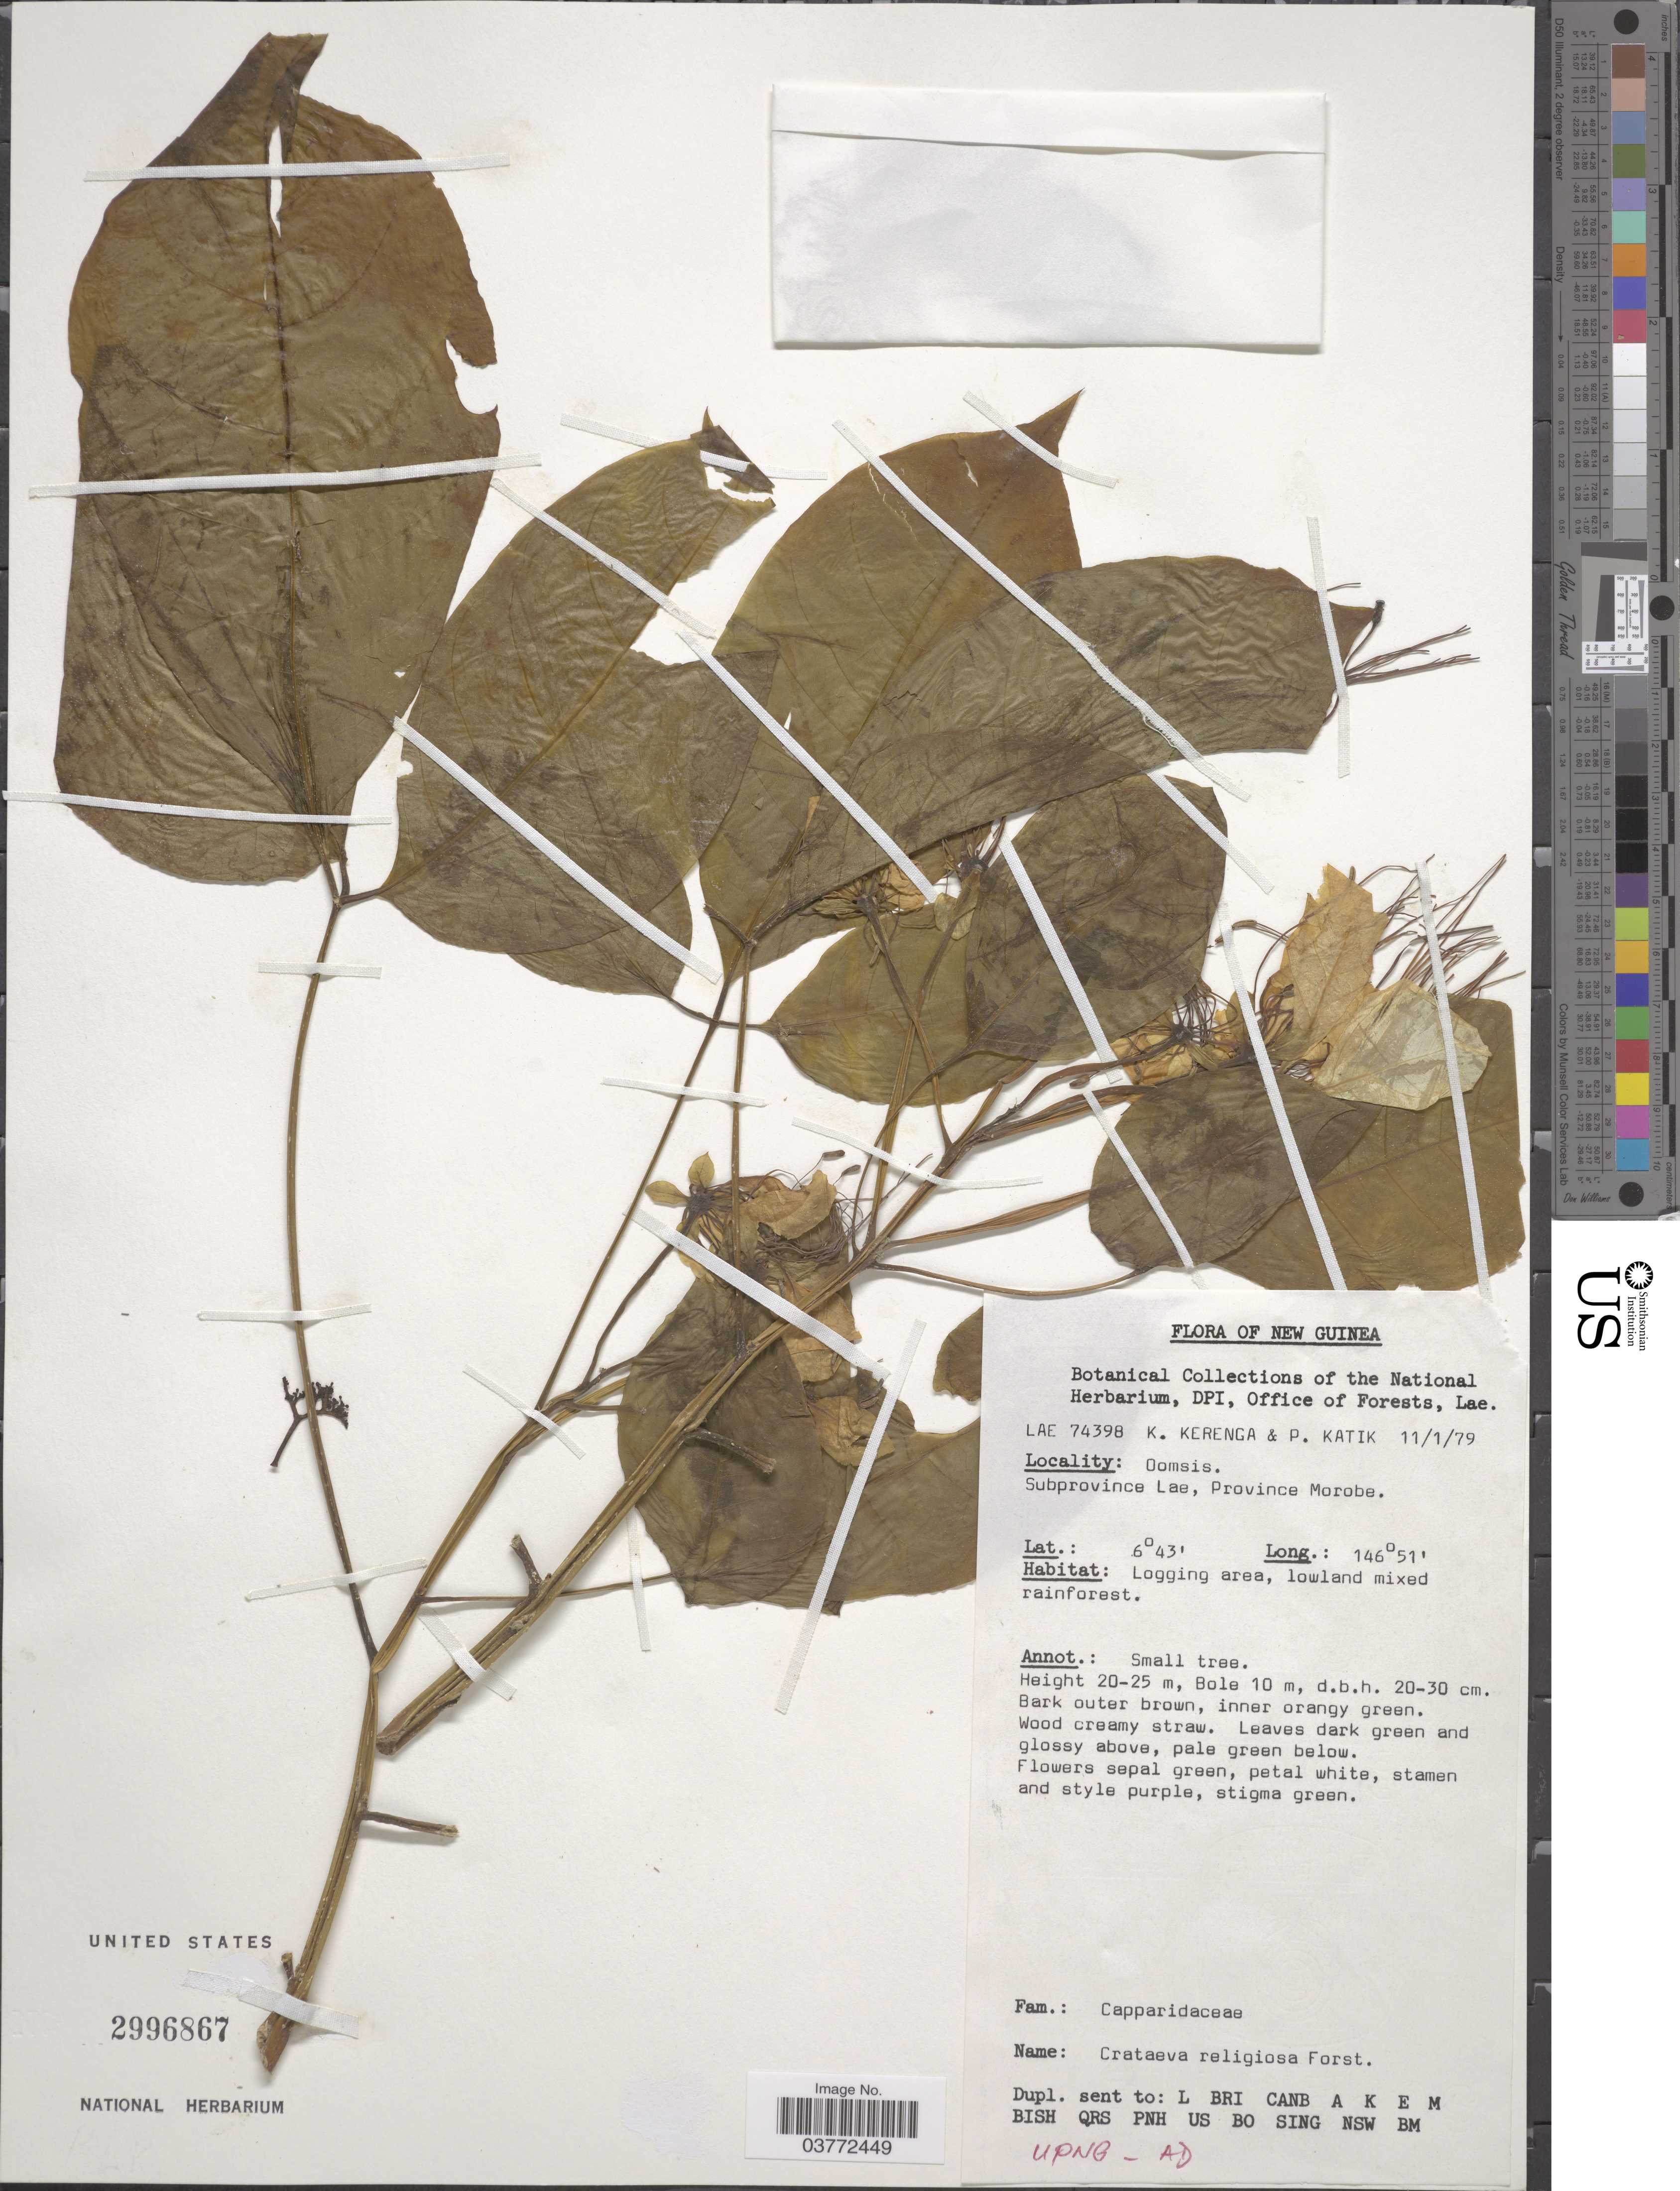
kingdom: Plantae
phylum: Tracheophyta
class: Magnoliopsida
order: Brassicales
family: Capparaceae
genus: Crateva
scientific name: Crateva religiosa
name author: G. Forst.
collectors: K. Kerenga & P. Katik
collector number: LAE 74398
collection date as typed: Transcribed d/m/y: 11/1/79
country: Papua New Guinea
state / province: Morobe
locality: New Guinea. Oomsis. Subprovince Lae.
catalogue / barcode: US 2996867